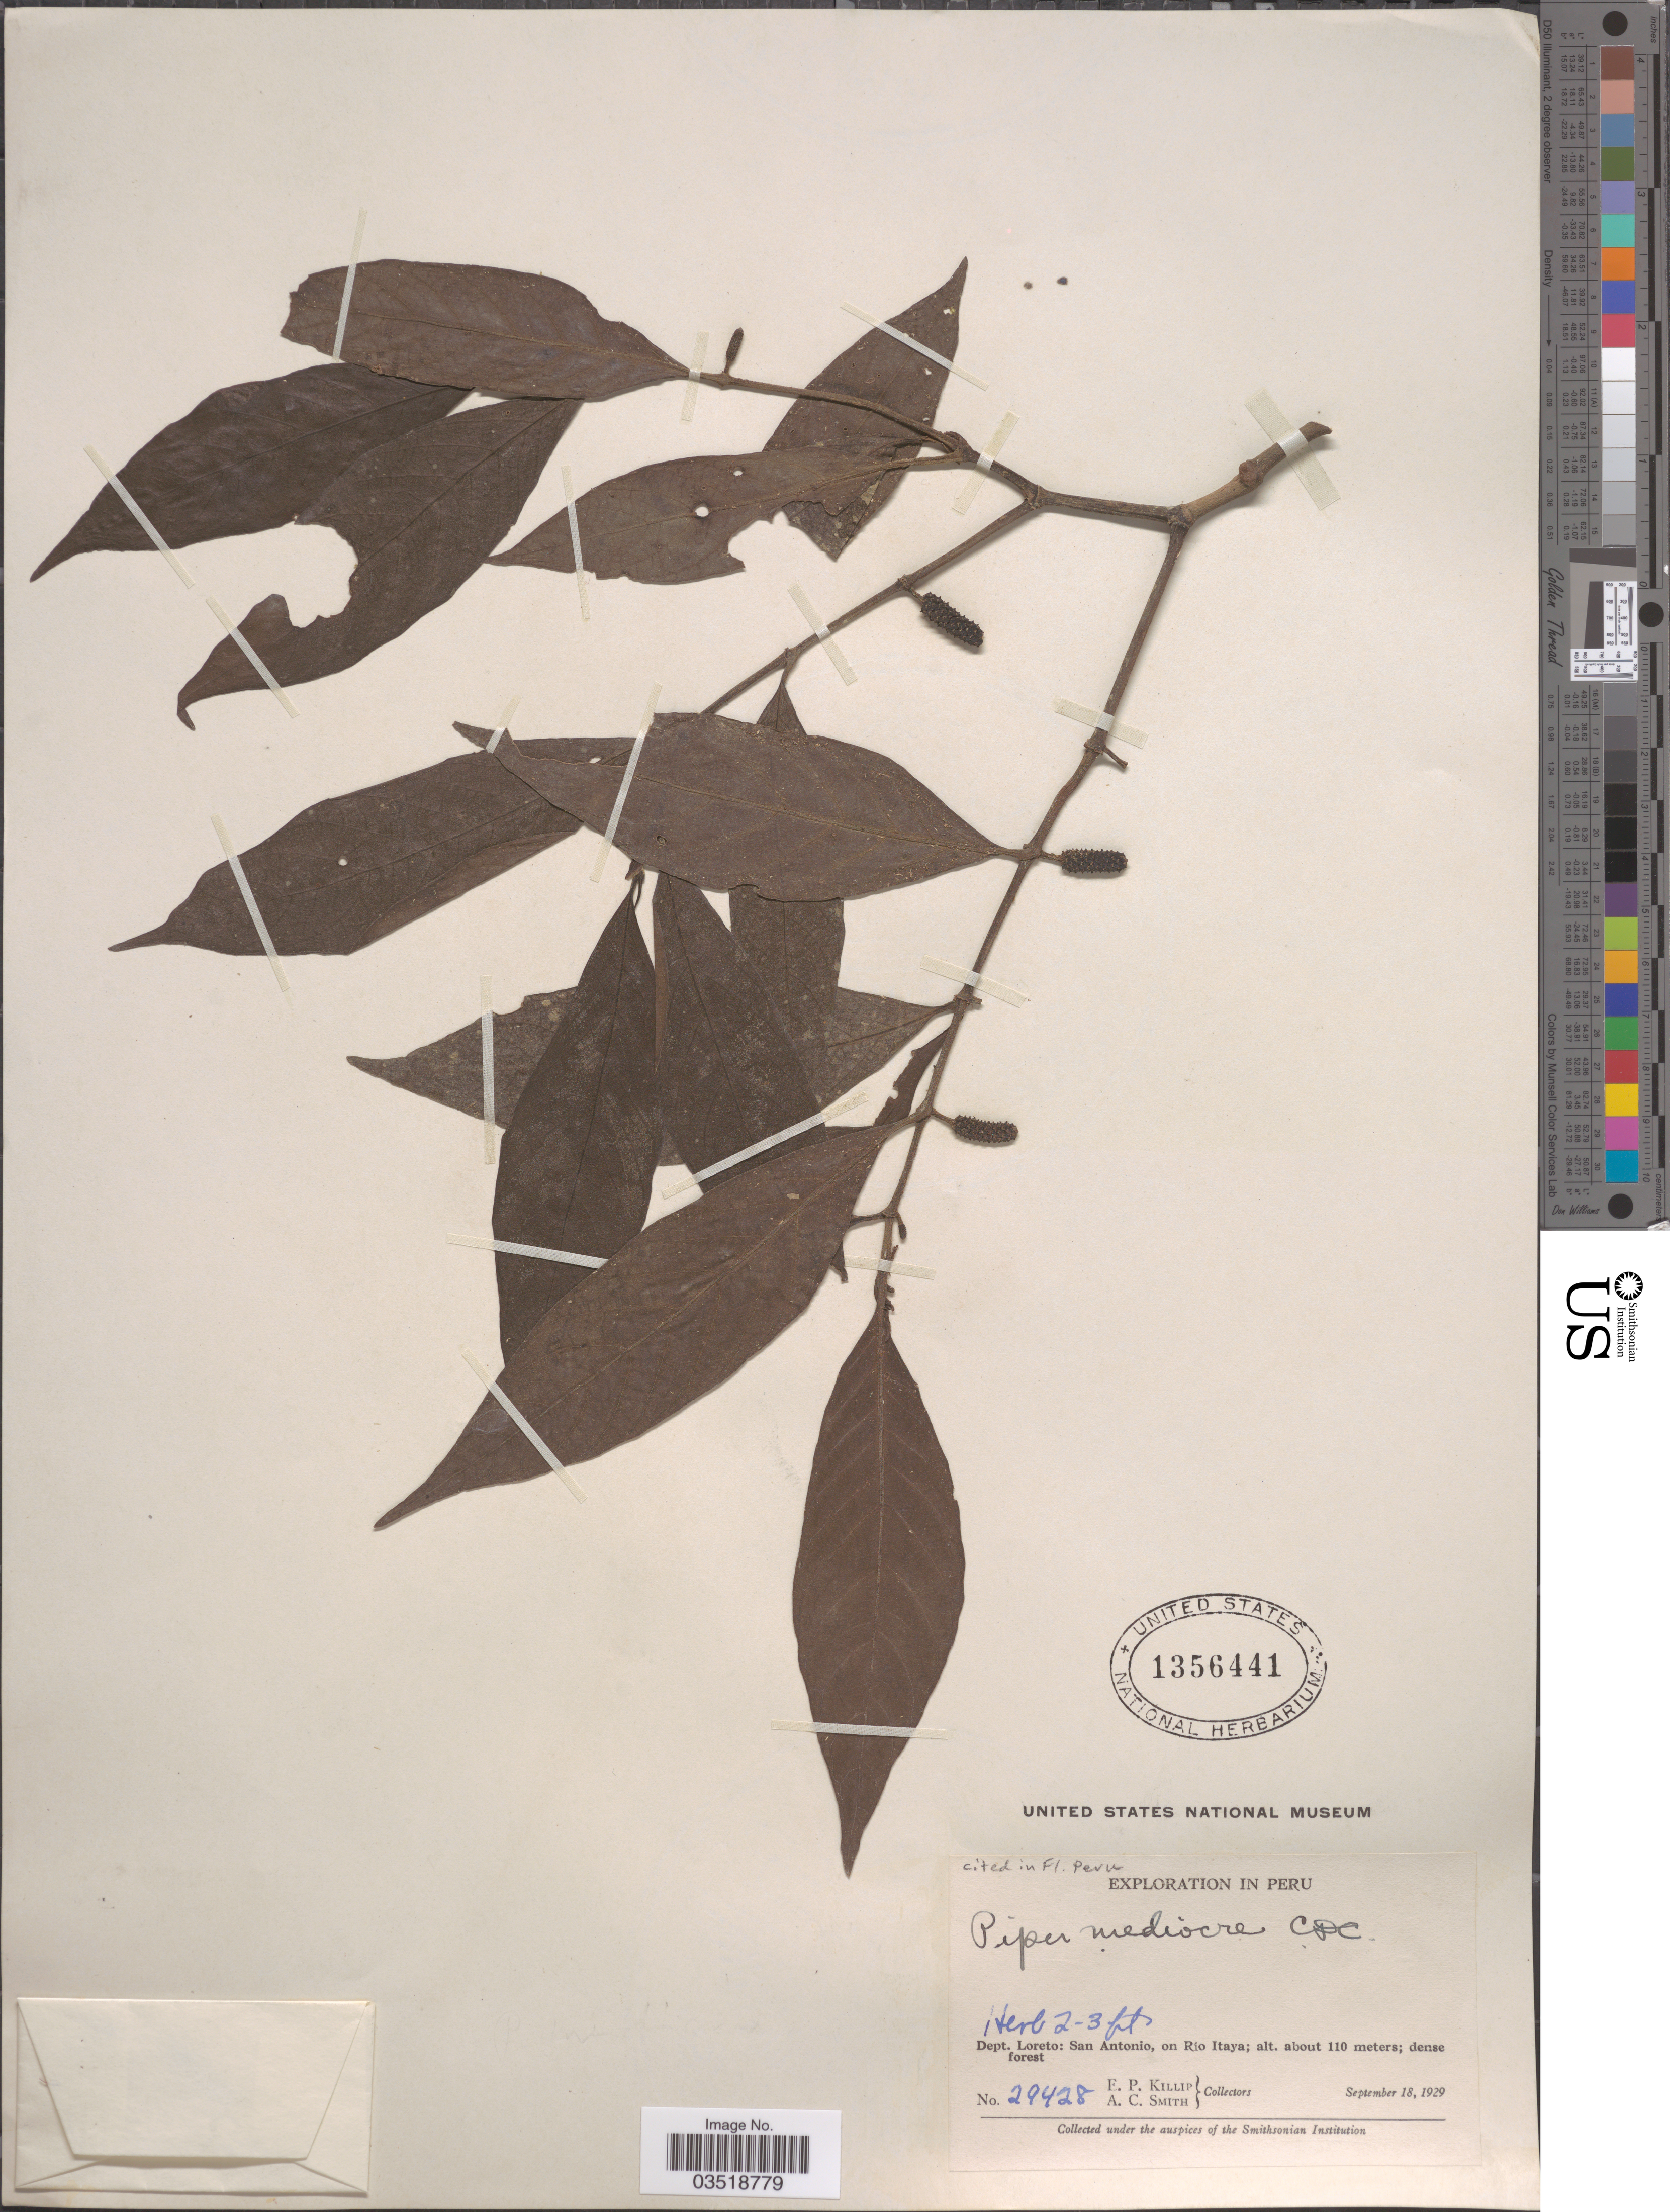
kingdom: Plantae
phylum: Tracheophyta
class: Magnoliopsida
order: Piperales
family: Piperaceae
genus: Piper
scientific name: Piper sp.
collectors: E. P. Killip & A. C. Smith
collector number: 29428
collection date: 1929-09-18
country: Peru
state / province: Loreto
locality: Dept. Loreto: Soledad, on Rio Itaya.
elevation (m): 110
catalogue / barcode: US 1356441